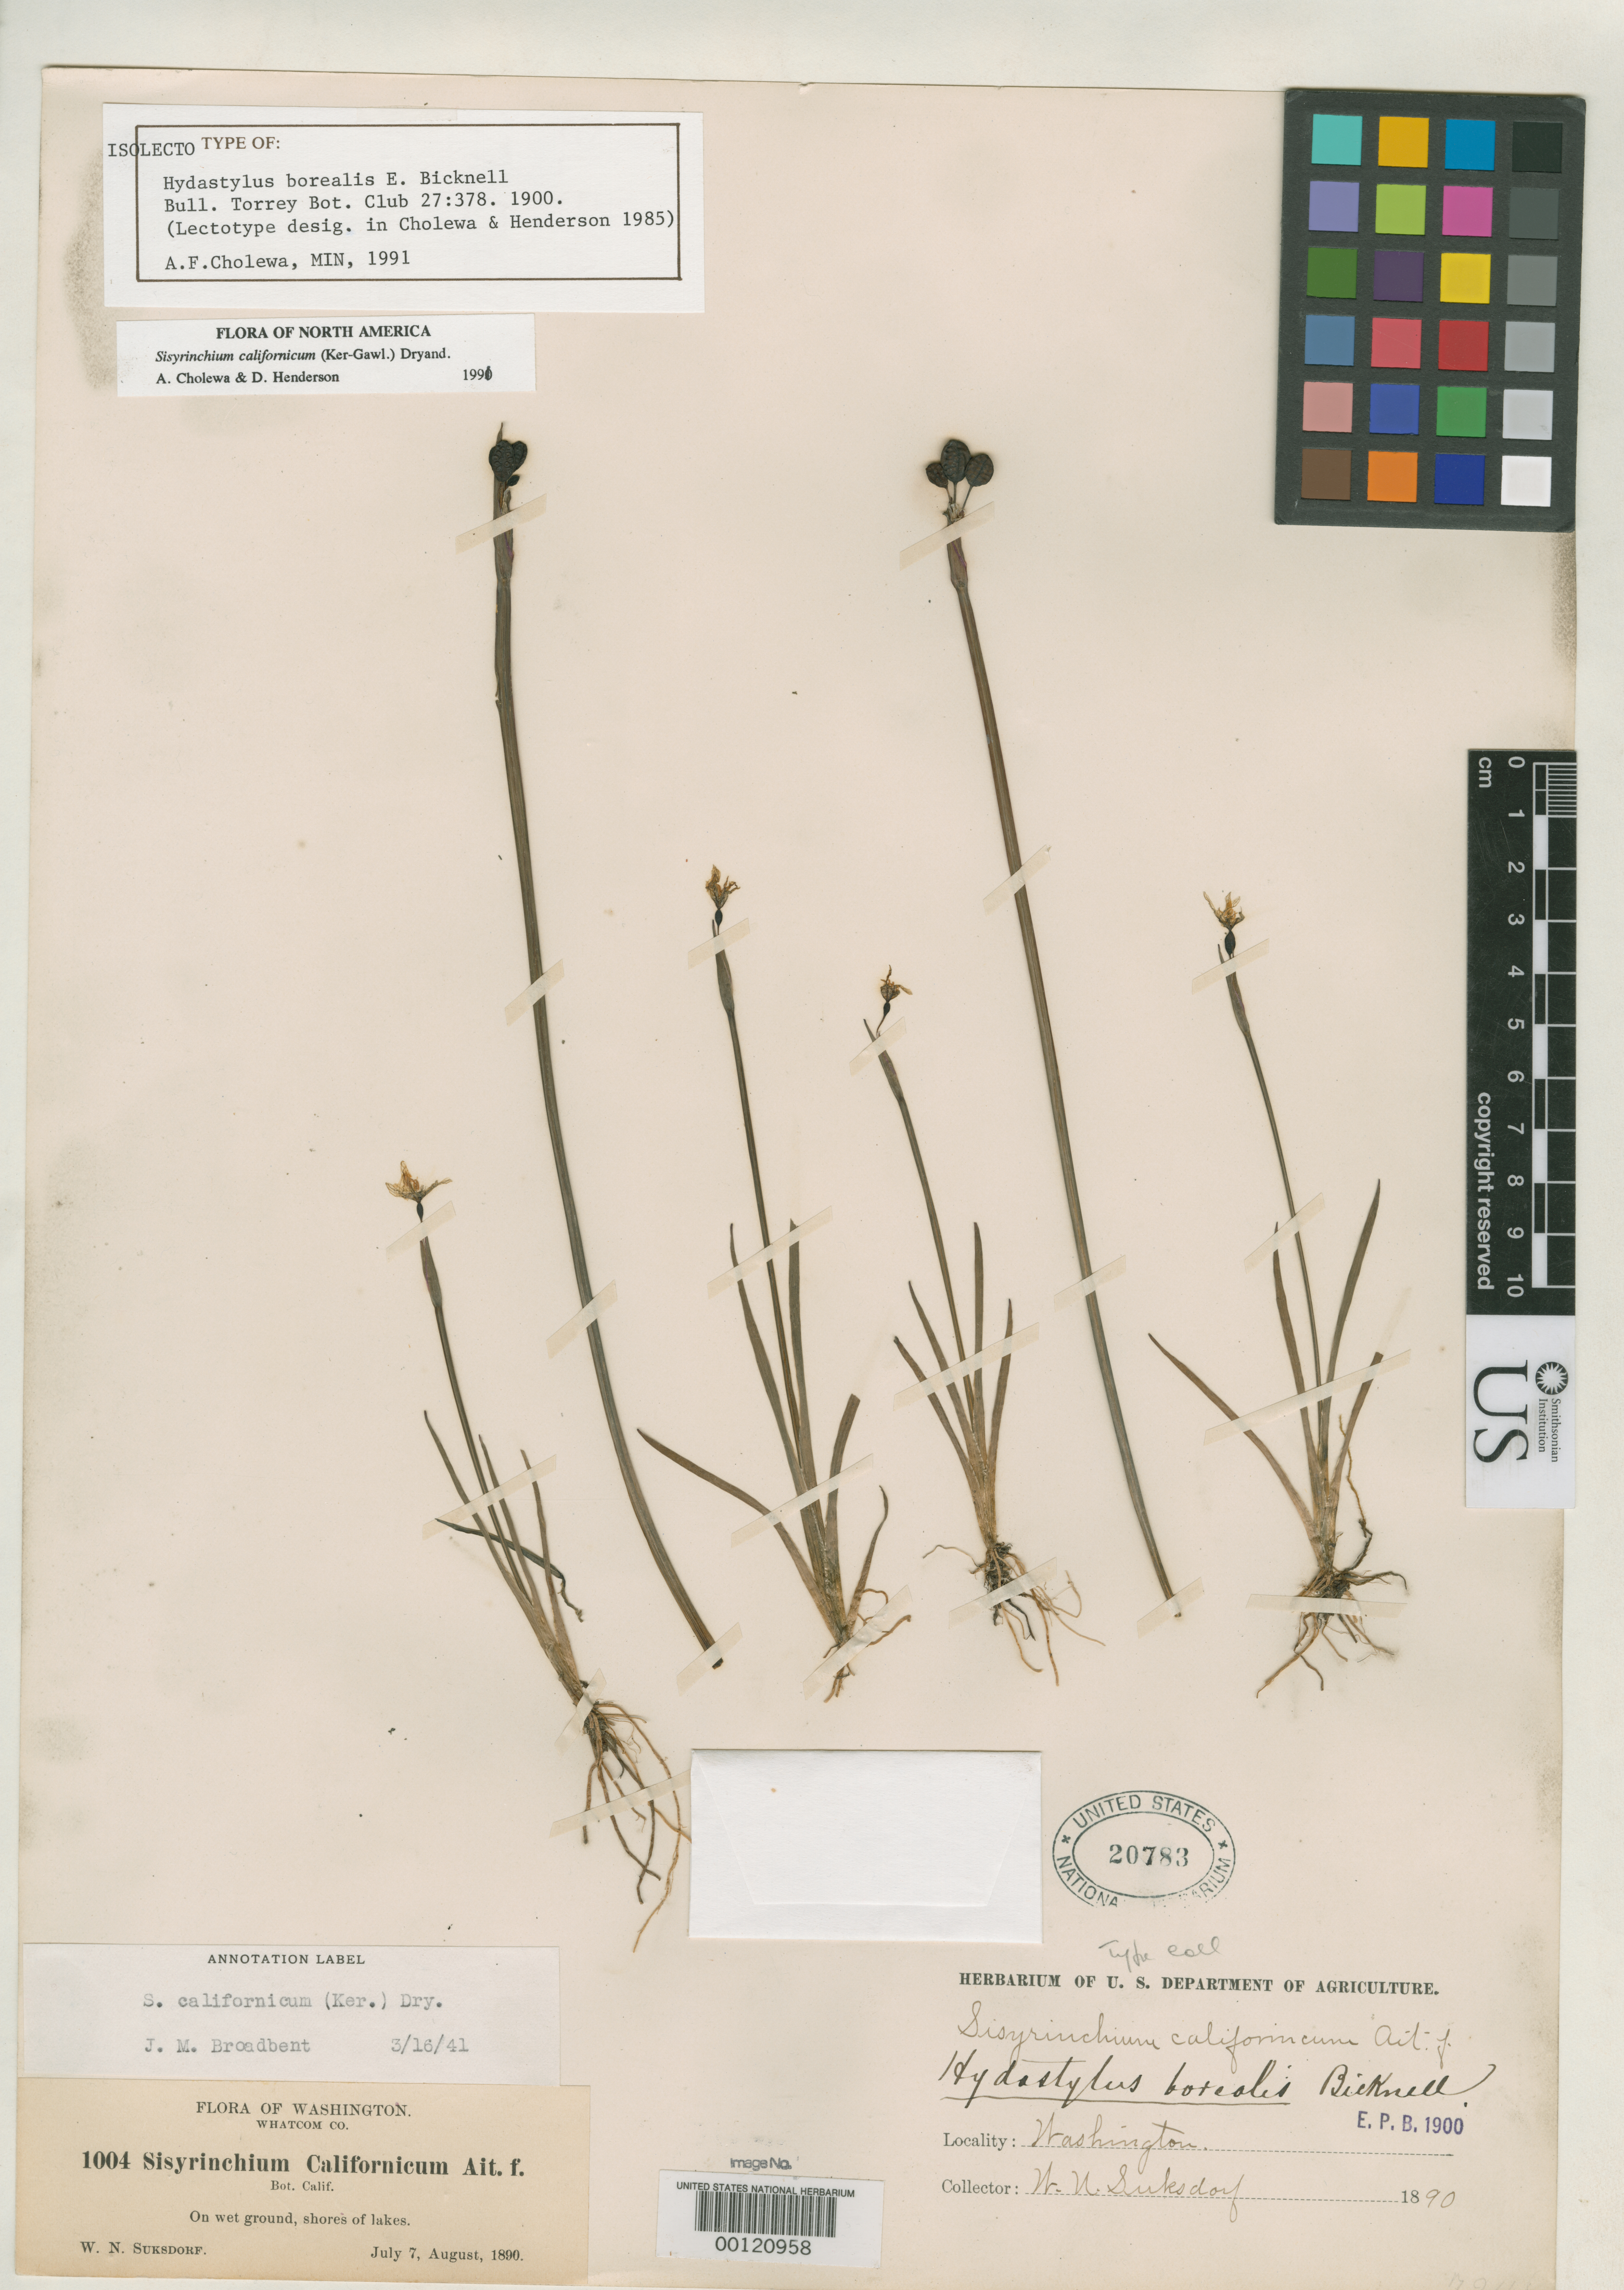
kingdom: Plantae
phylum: Tracheophyta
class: Liliopsida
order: Asparagales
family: Iridaceae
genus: Hydastylus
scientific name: Hydastylus borealis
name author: E.P. Bicknell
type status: Isosyntype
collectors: W. N. Suksdorf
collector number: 1004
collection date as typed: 07 Jul 1890 to -- Aug 1890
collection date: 1890-07-07/1890-08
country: United States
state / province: Washington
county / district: Whatcom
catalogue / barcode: US 20783